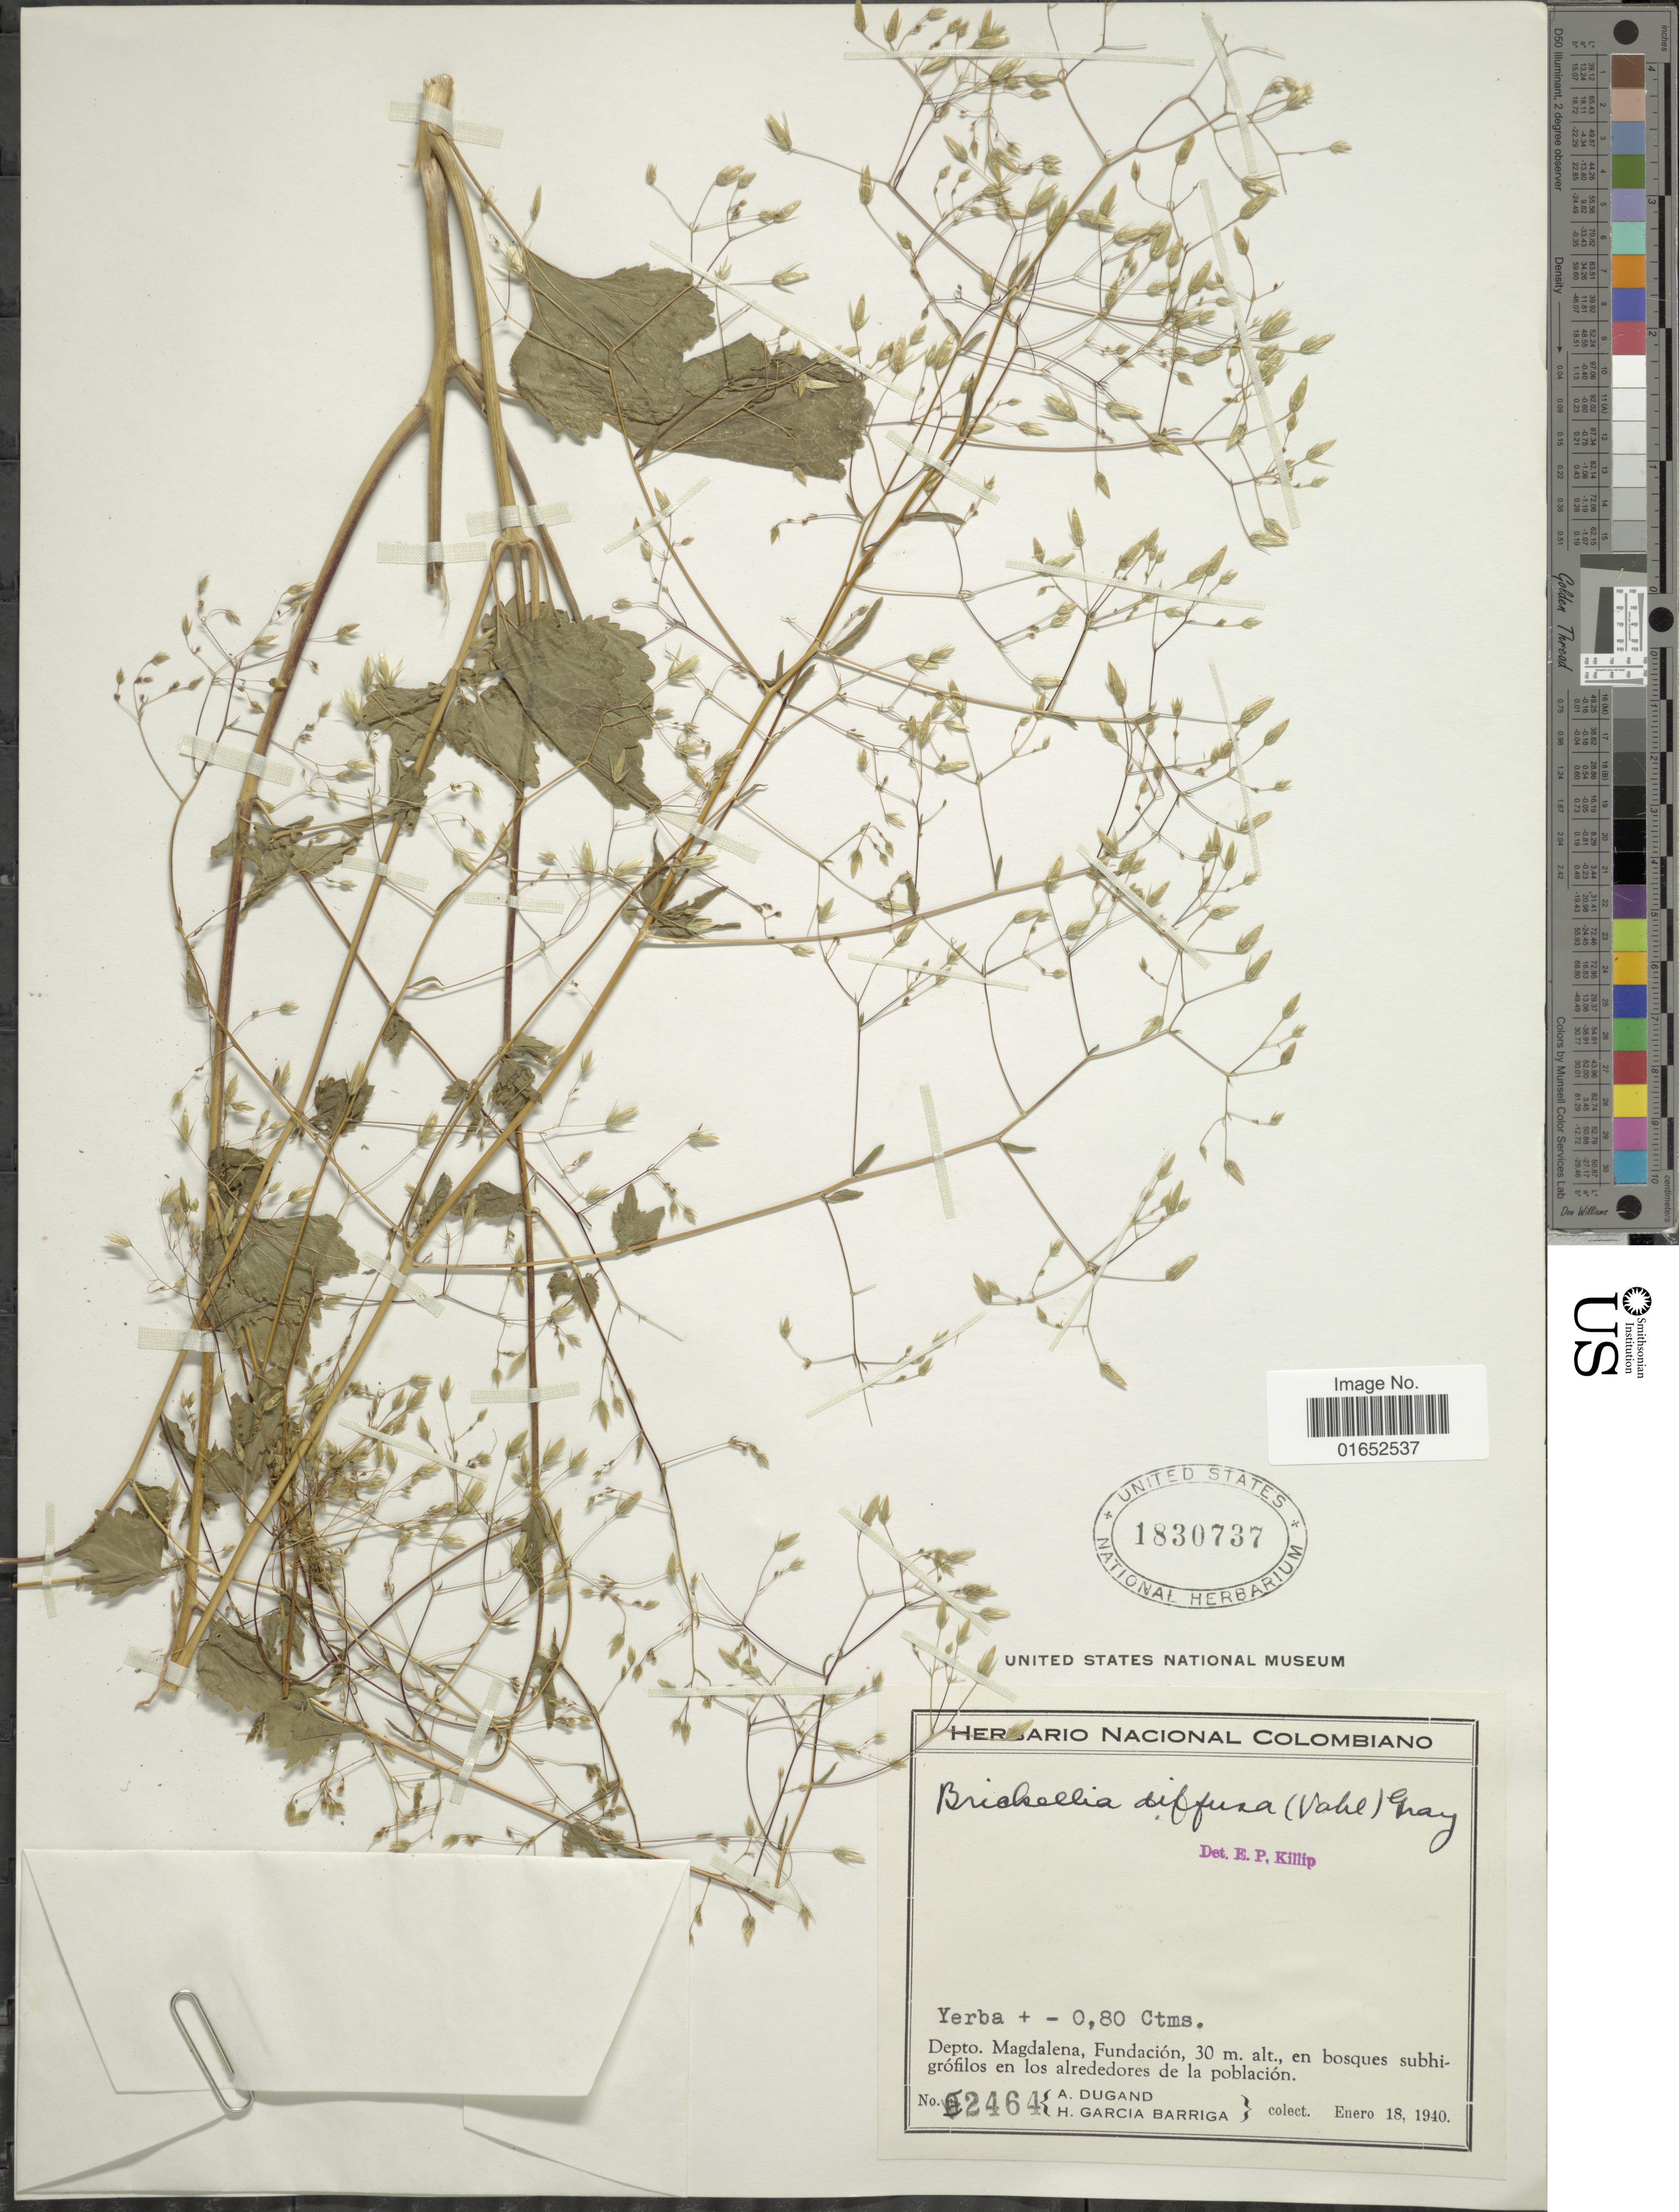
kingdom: Plantae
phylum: Tracheophyta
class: Magnoliopsida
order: Asterales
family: Asteraceae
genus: Brickellia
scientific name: Brickellia diffusa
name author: (Vahl) A. Gray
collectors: A. Dugand & H. García Barriga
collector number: !2464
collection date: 1940-01-18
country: Colombia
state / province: Magdalena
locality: Depto. Magdalena, Fundación, en bosques subhigrófilos en los alrededores de la población, yerba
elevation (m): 30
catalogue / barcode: US 1830737